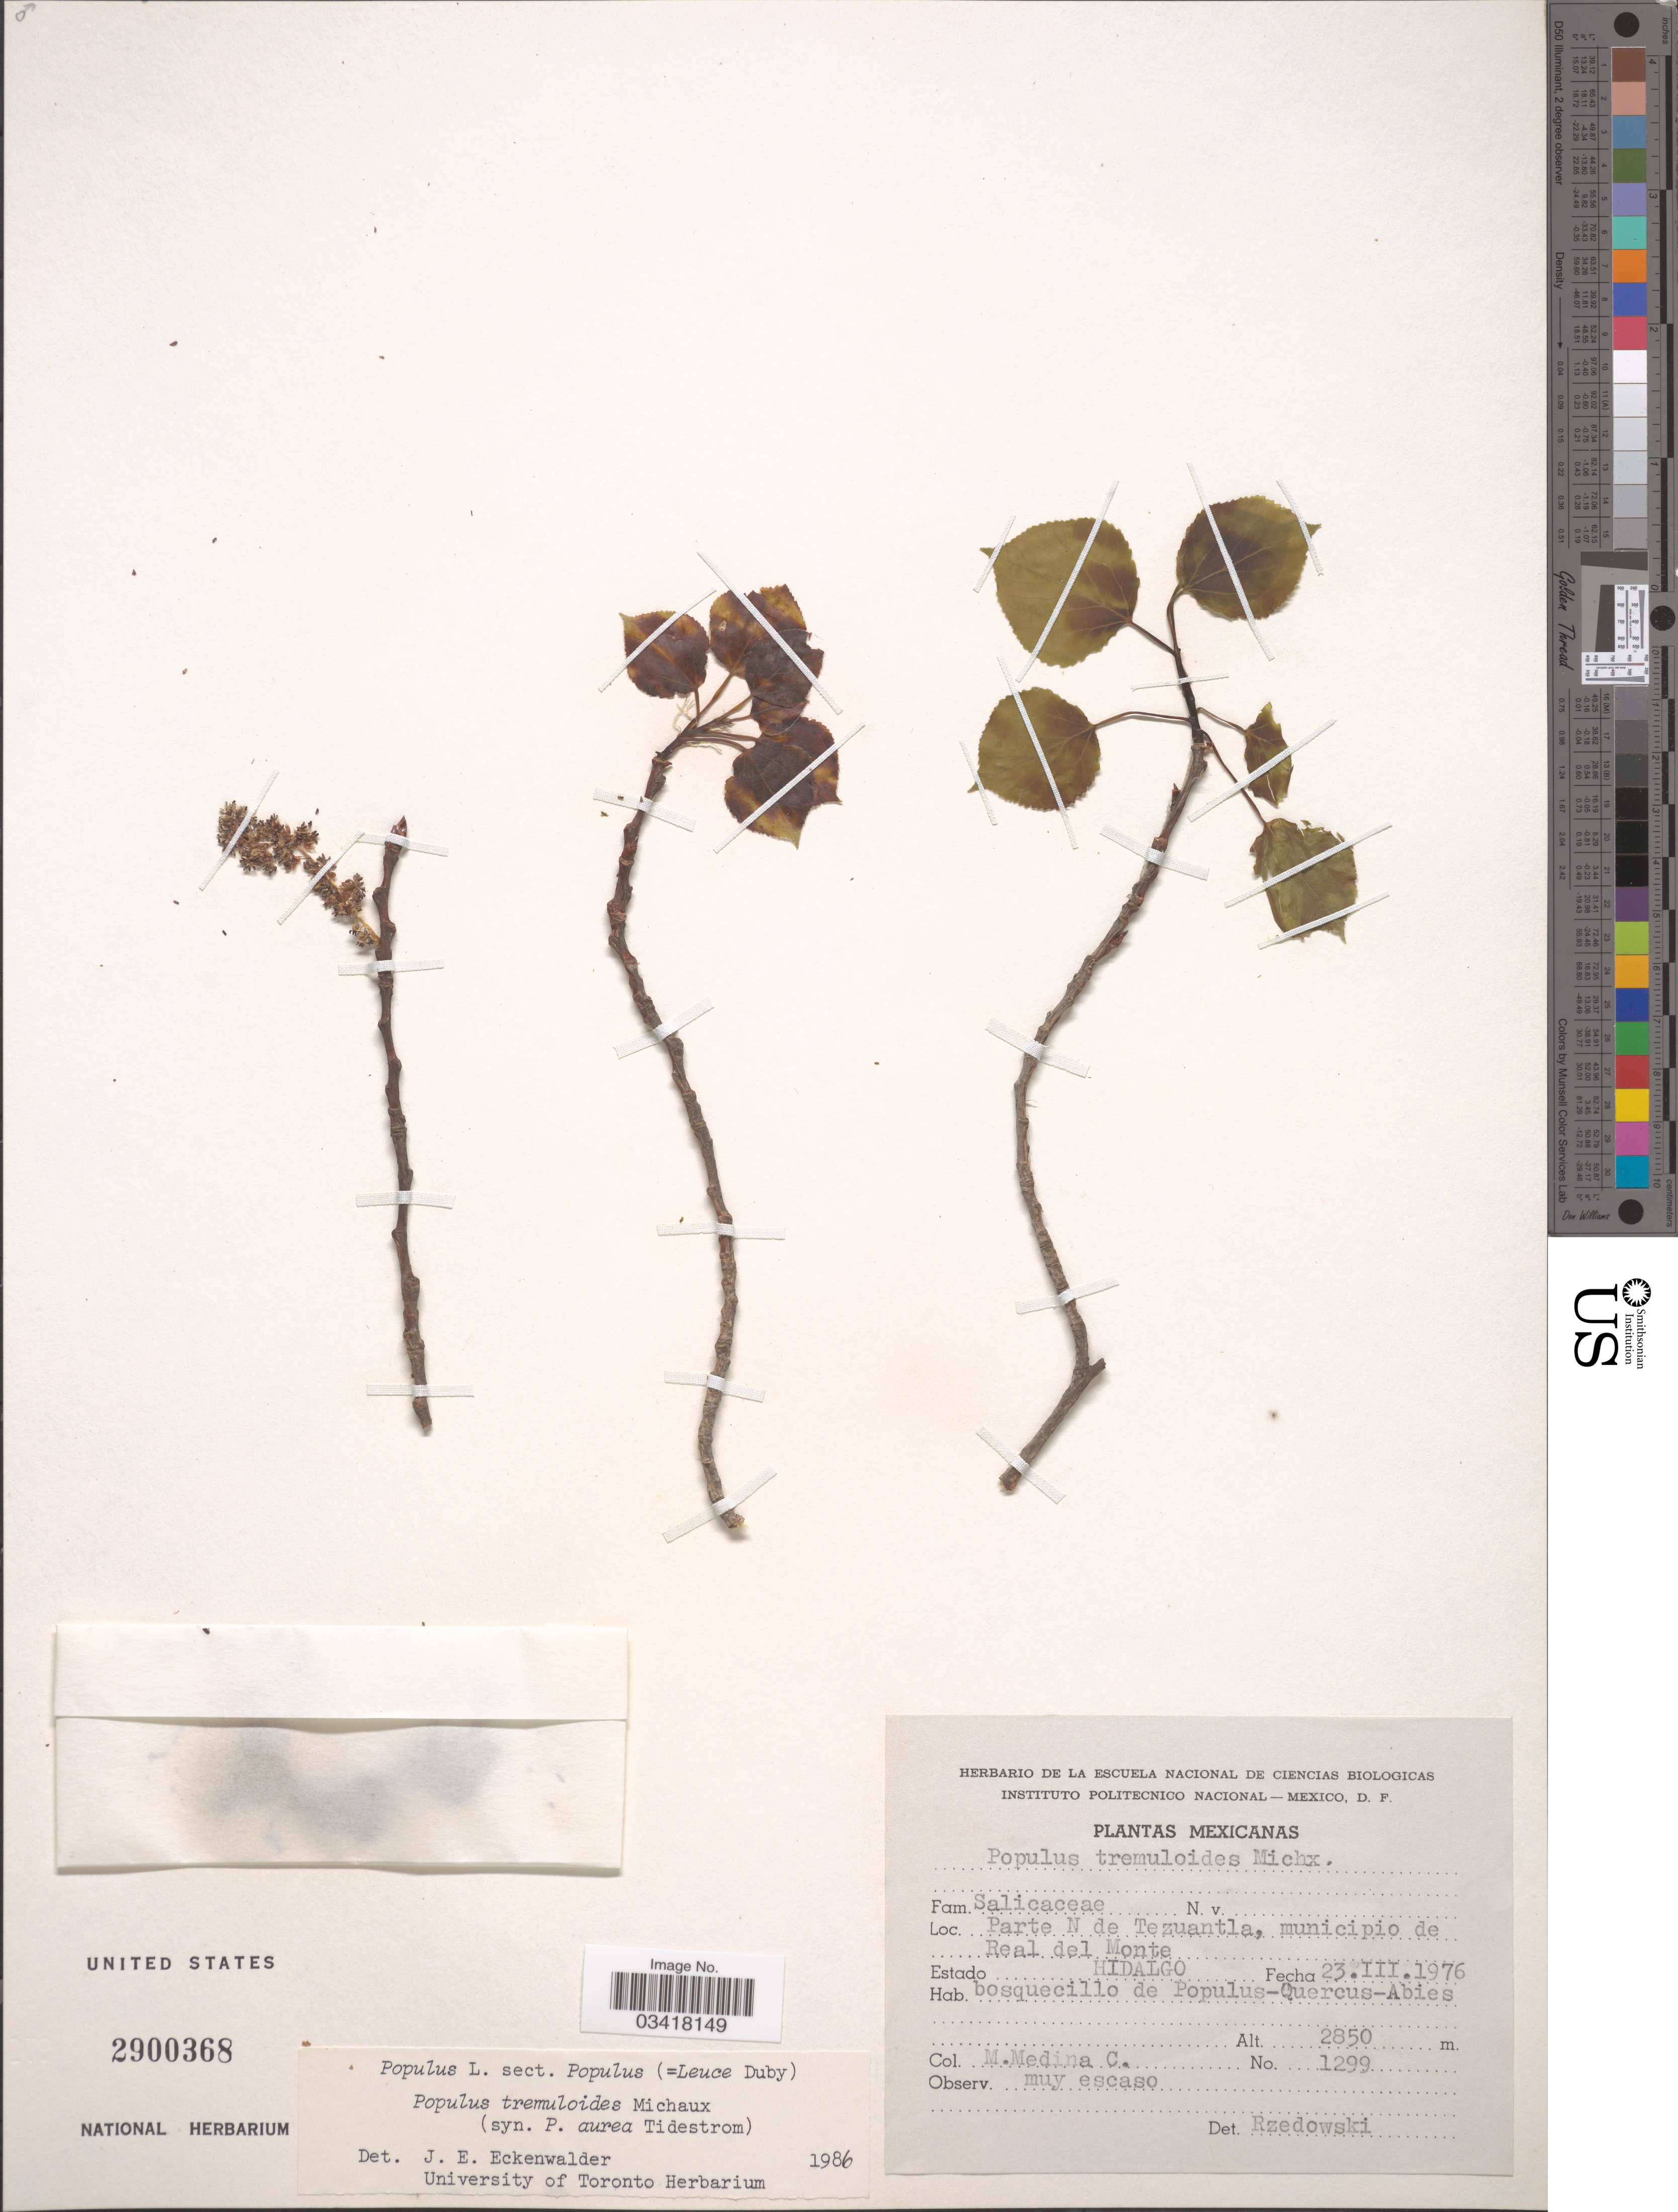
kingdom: Plantae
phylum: Tracheophyta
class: Magnoliopsida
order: Malpighiales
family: Salicaceae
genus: Populus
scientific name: Populus tremuloides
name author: Michx.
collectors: Medina C., M.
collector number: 1299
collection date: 1976-03-23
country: Mexico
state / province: Hidalgo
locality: Parte N de Tezuantla, municipio de Real del Monte.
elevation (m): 2850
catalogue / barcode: US 2900368